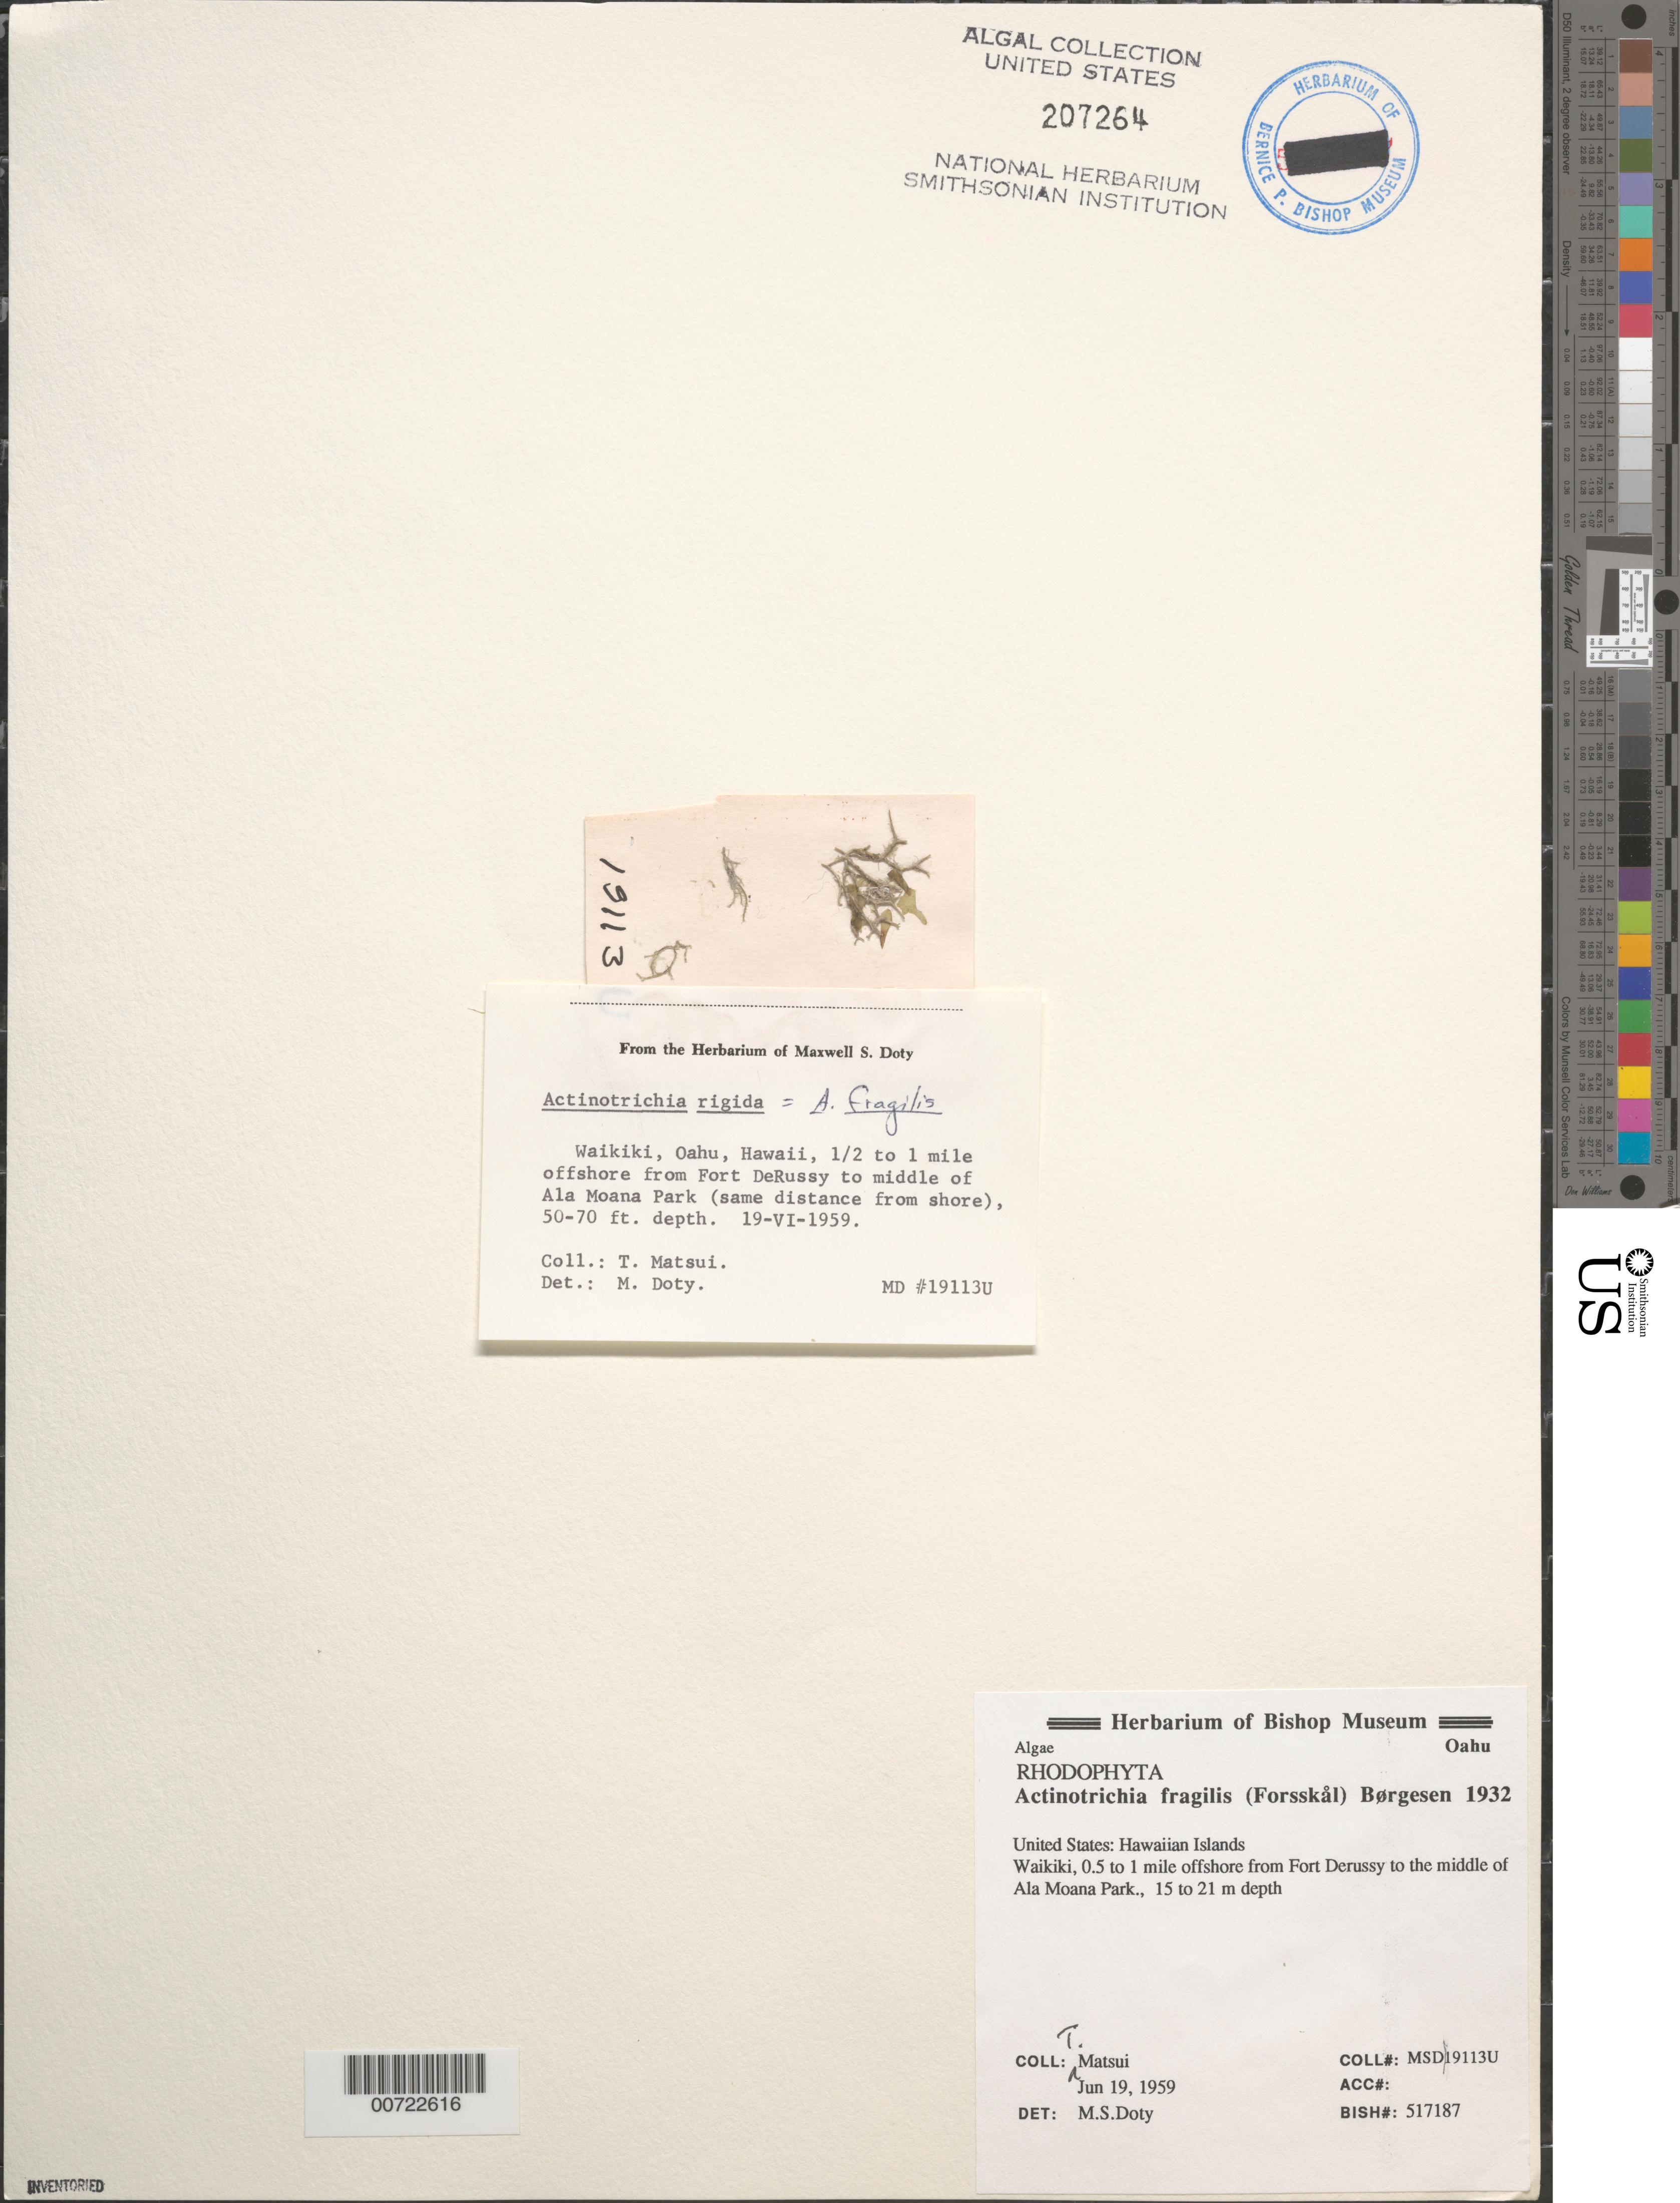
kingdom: Plantae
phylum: Rhodophyta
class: Florideophyceae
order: Nemaliales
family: Galaxauraceae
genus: Actinotrichia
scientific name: Actinotrichia fragilis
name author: (Forssk.) Børgesen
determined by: Doty, M. S.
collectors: T. Matsui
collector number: MSD 19113u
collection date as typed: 19 Jun 1959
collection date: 1959-06-19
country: United States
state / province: Hawaii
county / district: Honolulu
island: Oahu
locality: Waikiki, 1/2 to 1 mile off Fort DeRussy to middle of Ala Moana Beach Park (at same distance from shore)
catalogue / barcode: US 207264